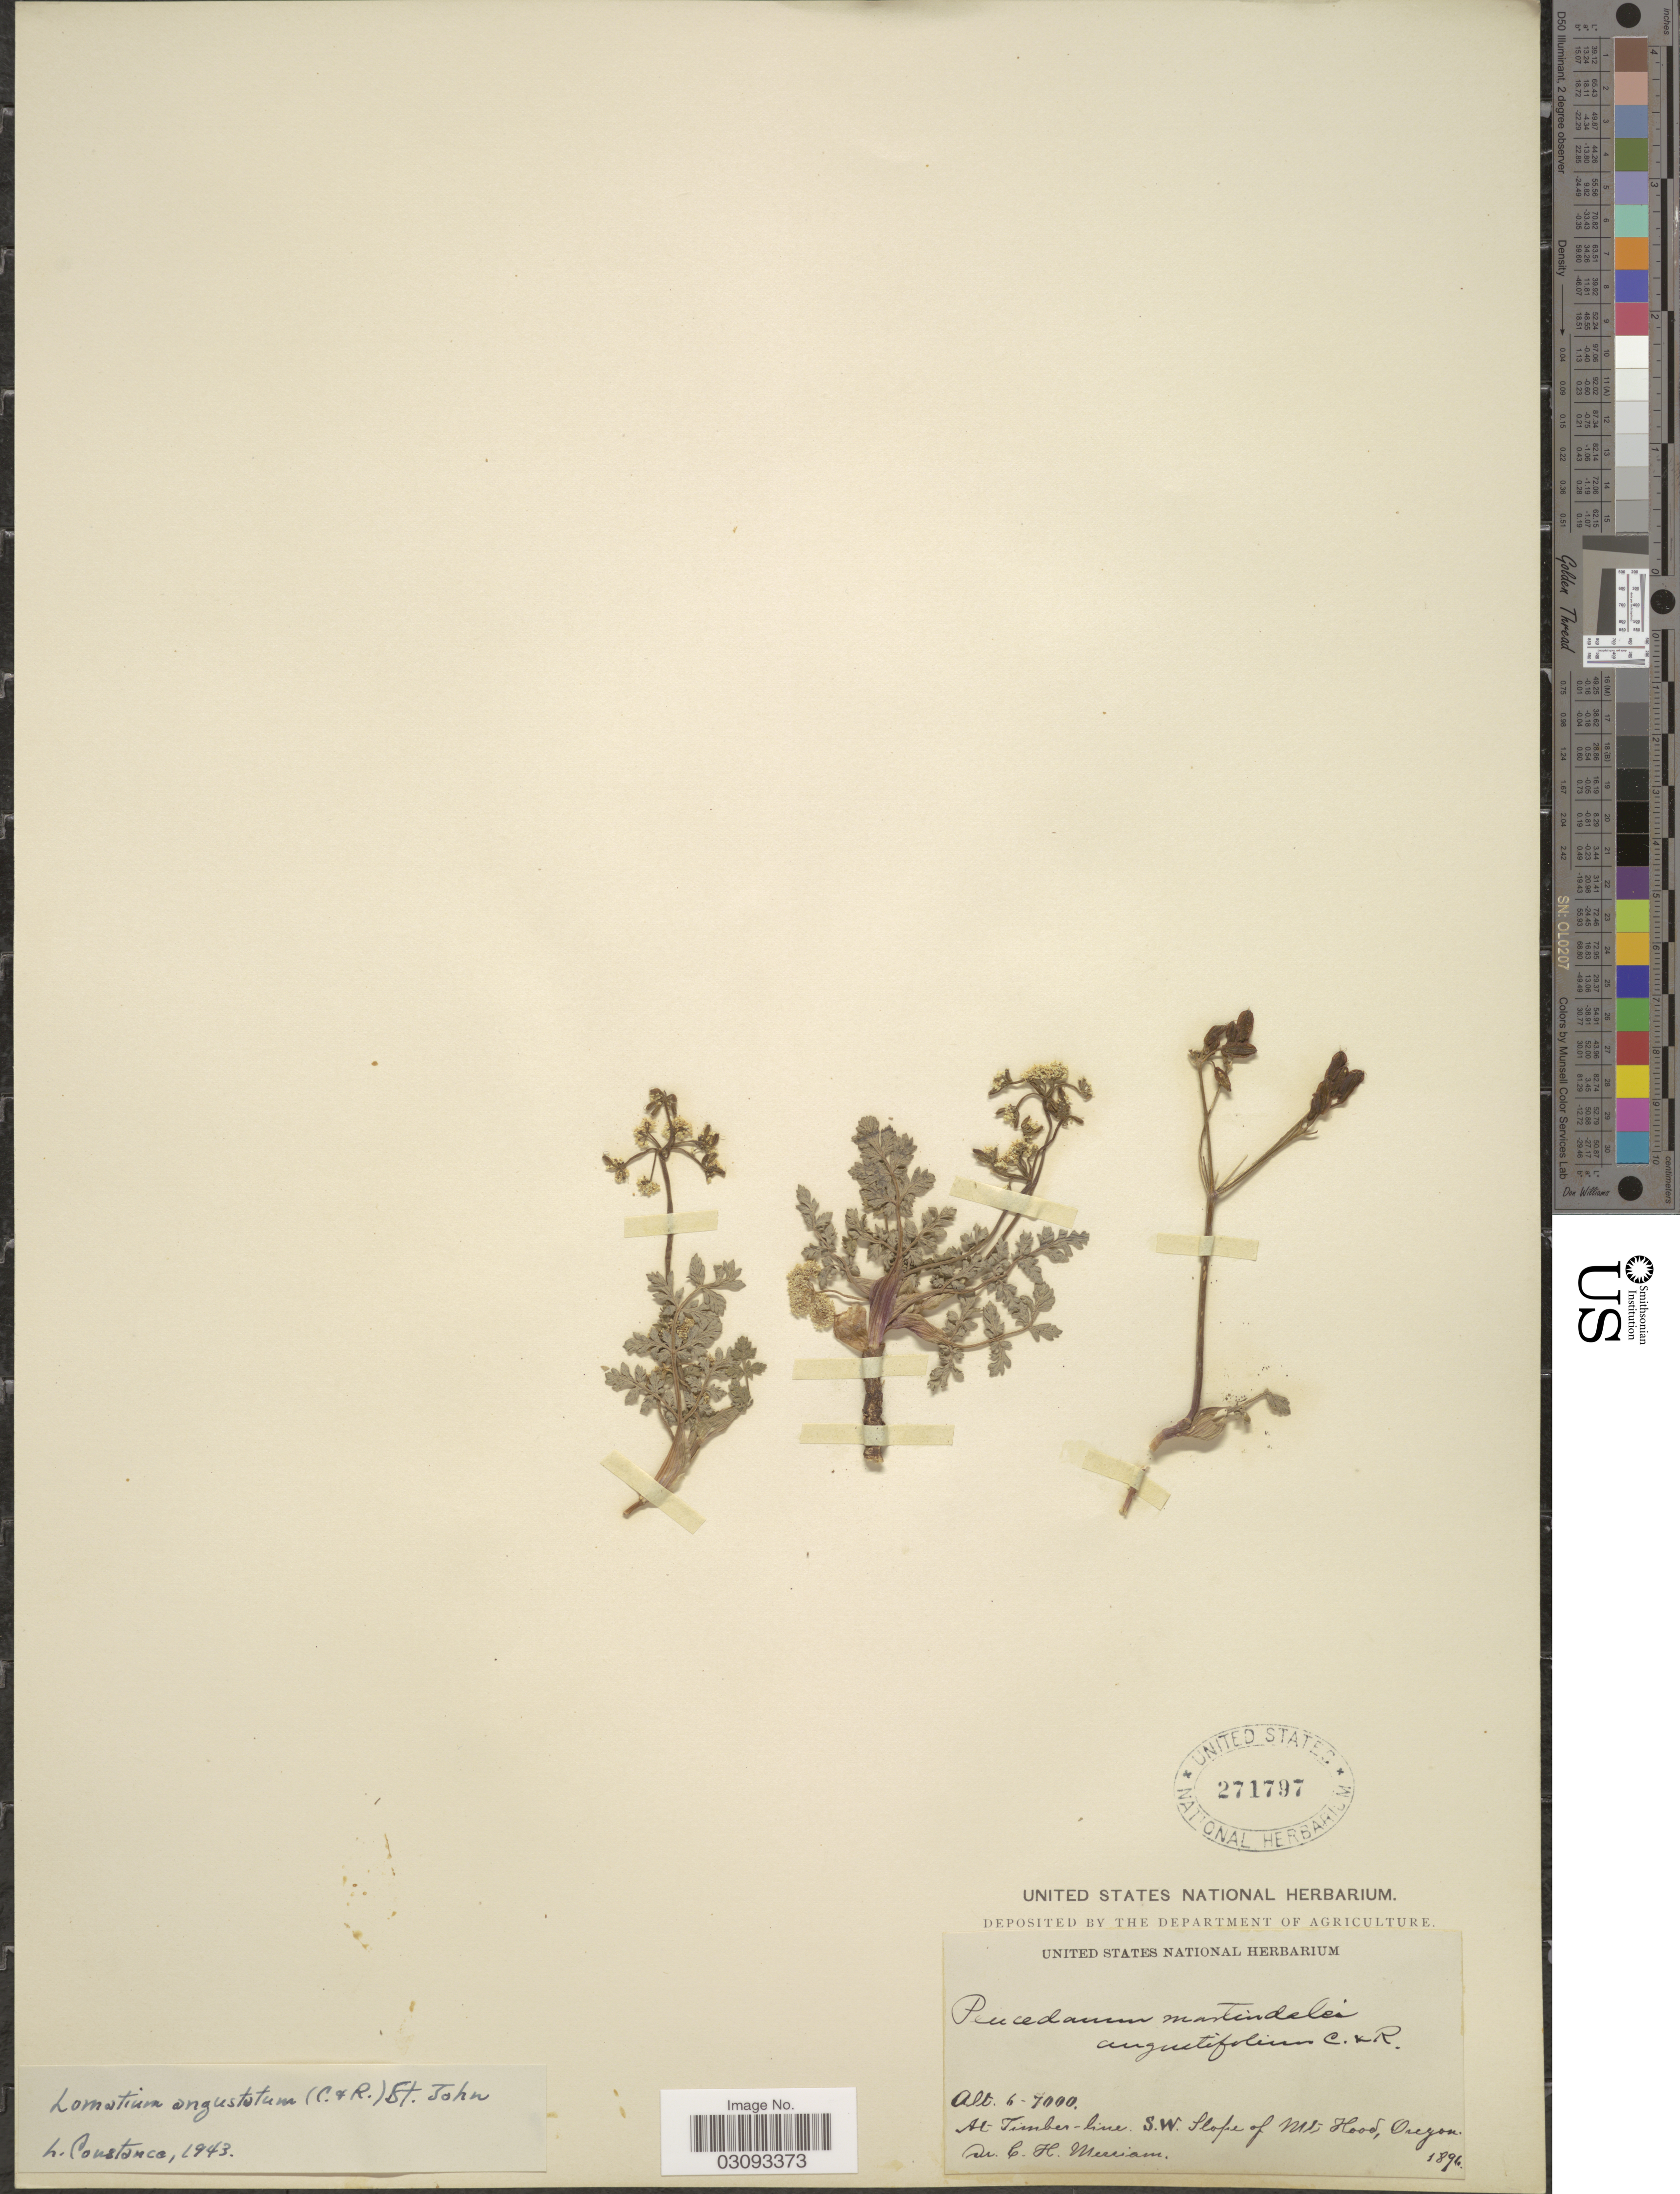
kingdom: Plantae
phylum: Tracheophyta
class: Magnoliopsida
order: Apiales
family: Apiaceae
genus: Lomatium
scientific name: Lomatium angustatum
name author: (J.M. Coult. & Rose) H. St. John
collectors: C. Merriam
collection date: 1896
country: United States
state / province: Oregon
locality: At Timber-line. S.W. slope of Mt. Hood.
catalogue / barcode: US 271797